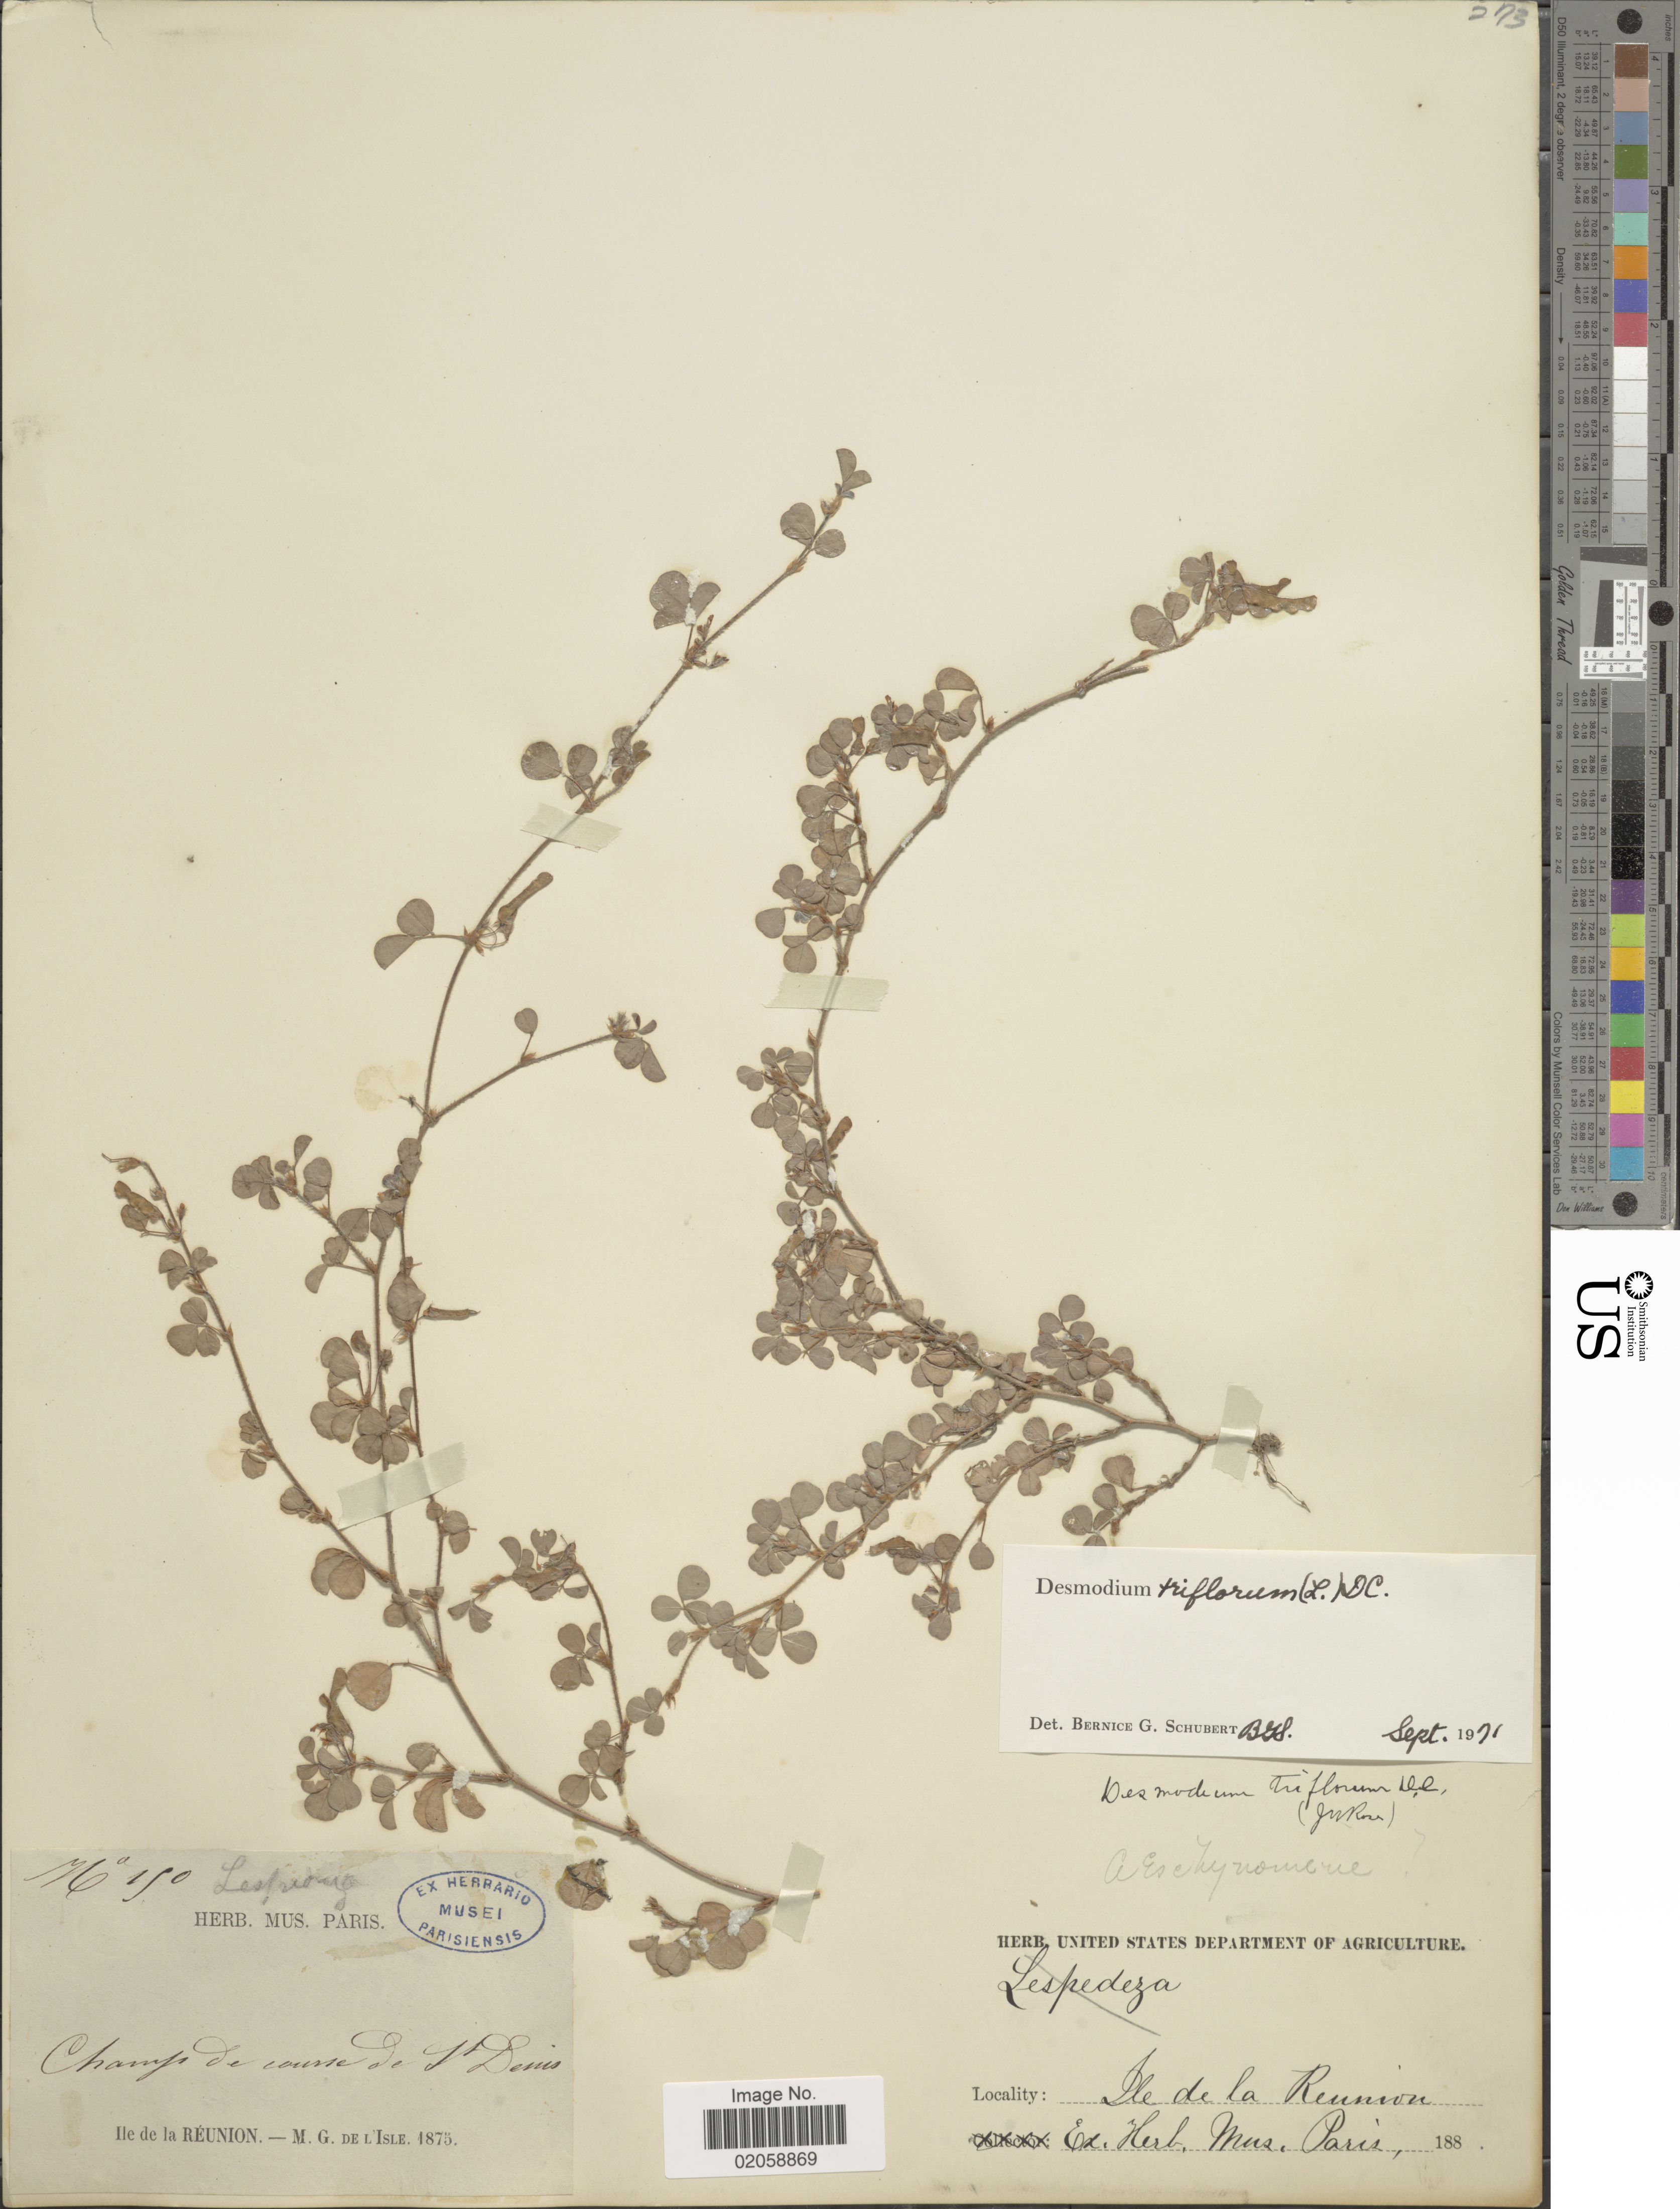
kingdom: Plantae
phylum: Tracheophyta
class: Magnoliopsida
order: Fabales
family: Fabaceae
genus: Grona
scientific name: Grona triflora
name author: (L.) H. Ohashi & K. Ohashi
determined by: Strong, Mark T., (BOT), Smithsonian Institution - National Museum of Natural History (UNITED STATES)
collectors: M. L'Isle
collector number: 150*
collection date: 1875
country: Reunion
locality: Ile de la Reunion. Champ de caourse [interpreted] de St. Denis